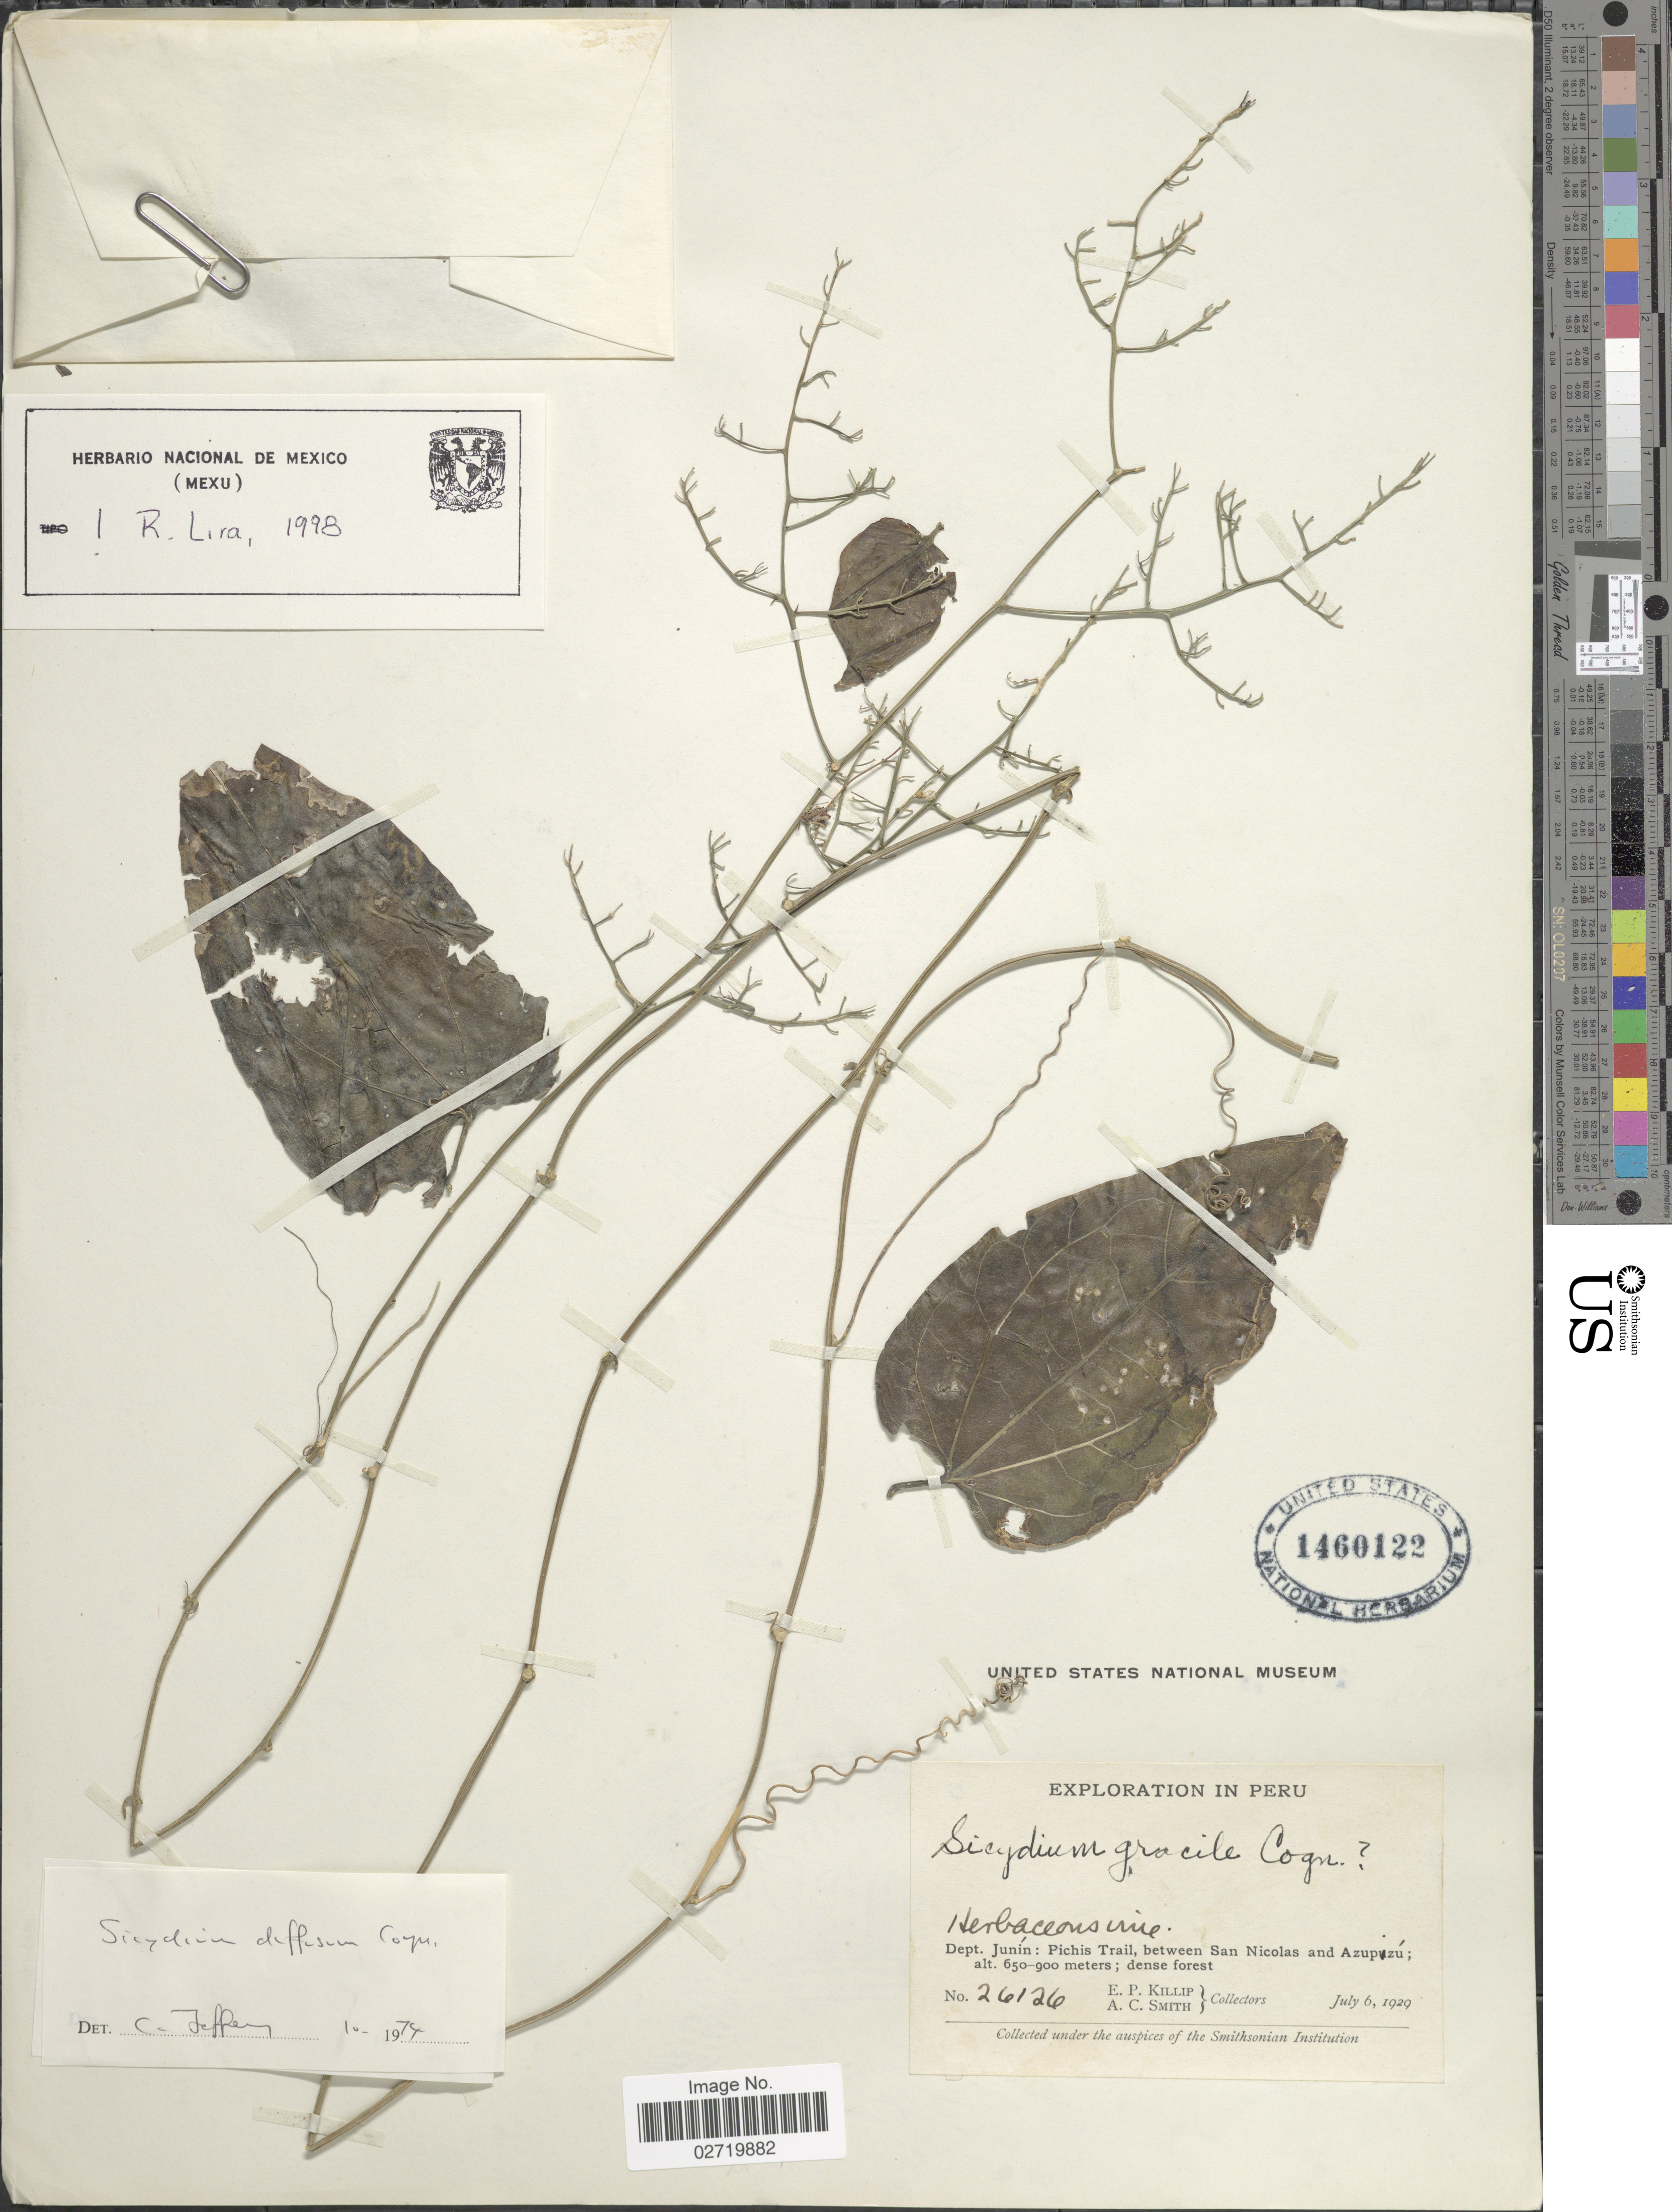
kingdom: Plantae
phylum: Tracheophyta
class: Magnoliopsida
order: Cucurbitales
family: Cucurbitaceae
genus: Sicydium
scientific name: Sicydium diffusum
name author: Cogn.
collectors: E. P. Killip & A. C. Smith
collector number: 26126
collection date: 1929-07-06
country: Peru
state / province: Junín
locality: Dept. Junín: Pichis Trail, between San Nicolas and Azupizú.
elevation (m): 650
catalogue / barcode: US 1460122